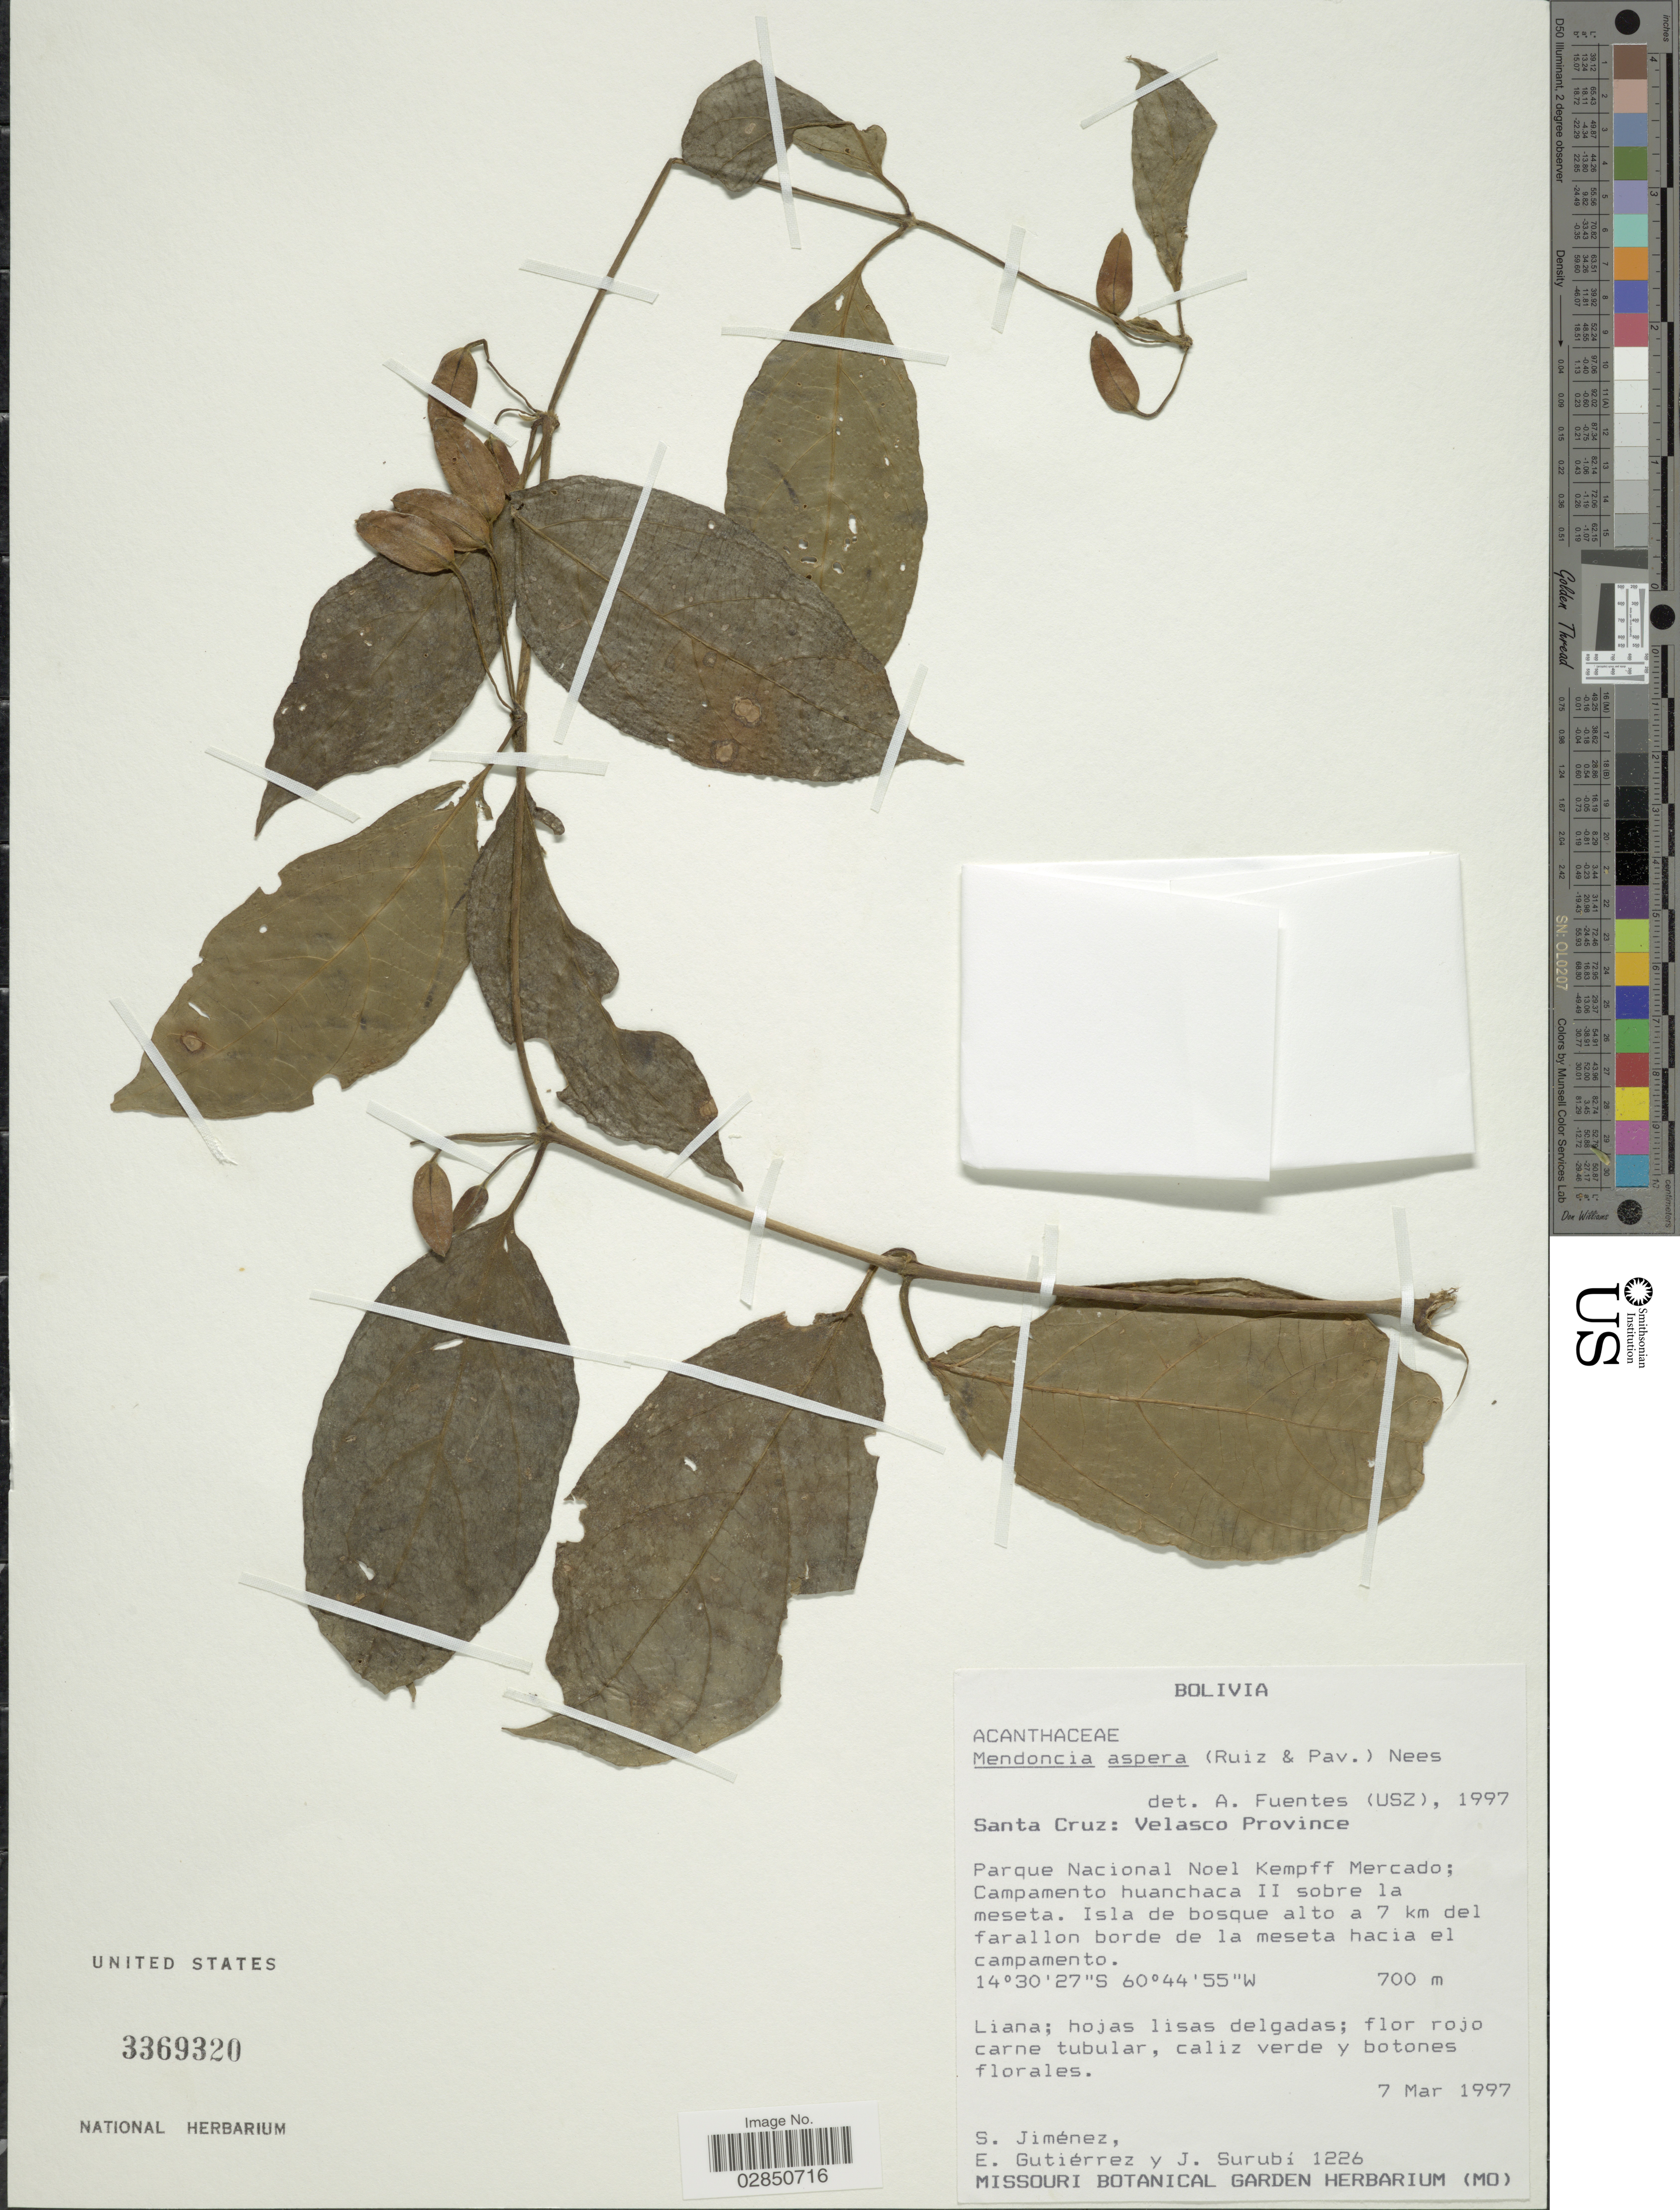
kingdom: Plantae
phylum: Tracheophyta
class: Magnoliopsida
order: Lamiales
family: Acanthaceae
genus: Mendoncia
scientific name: Mendoncia aspera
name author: (Ruiz & Pav.) Nees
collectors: S. Jiménez, E. Gutiérrez & J. Surubí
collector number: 1226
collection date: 1997-03-07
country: Bolivia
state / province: Santa Cruz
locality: Santa Cruz: Velasco Province, Parque Nacional Noel Kempff Mercado; Campamento huanchaca II sobre la meseta, Isla de bosque alto a 7 km del farallon borde de la meseta hacia el campamento.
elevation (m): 700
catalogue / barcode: US 3369320